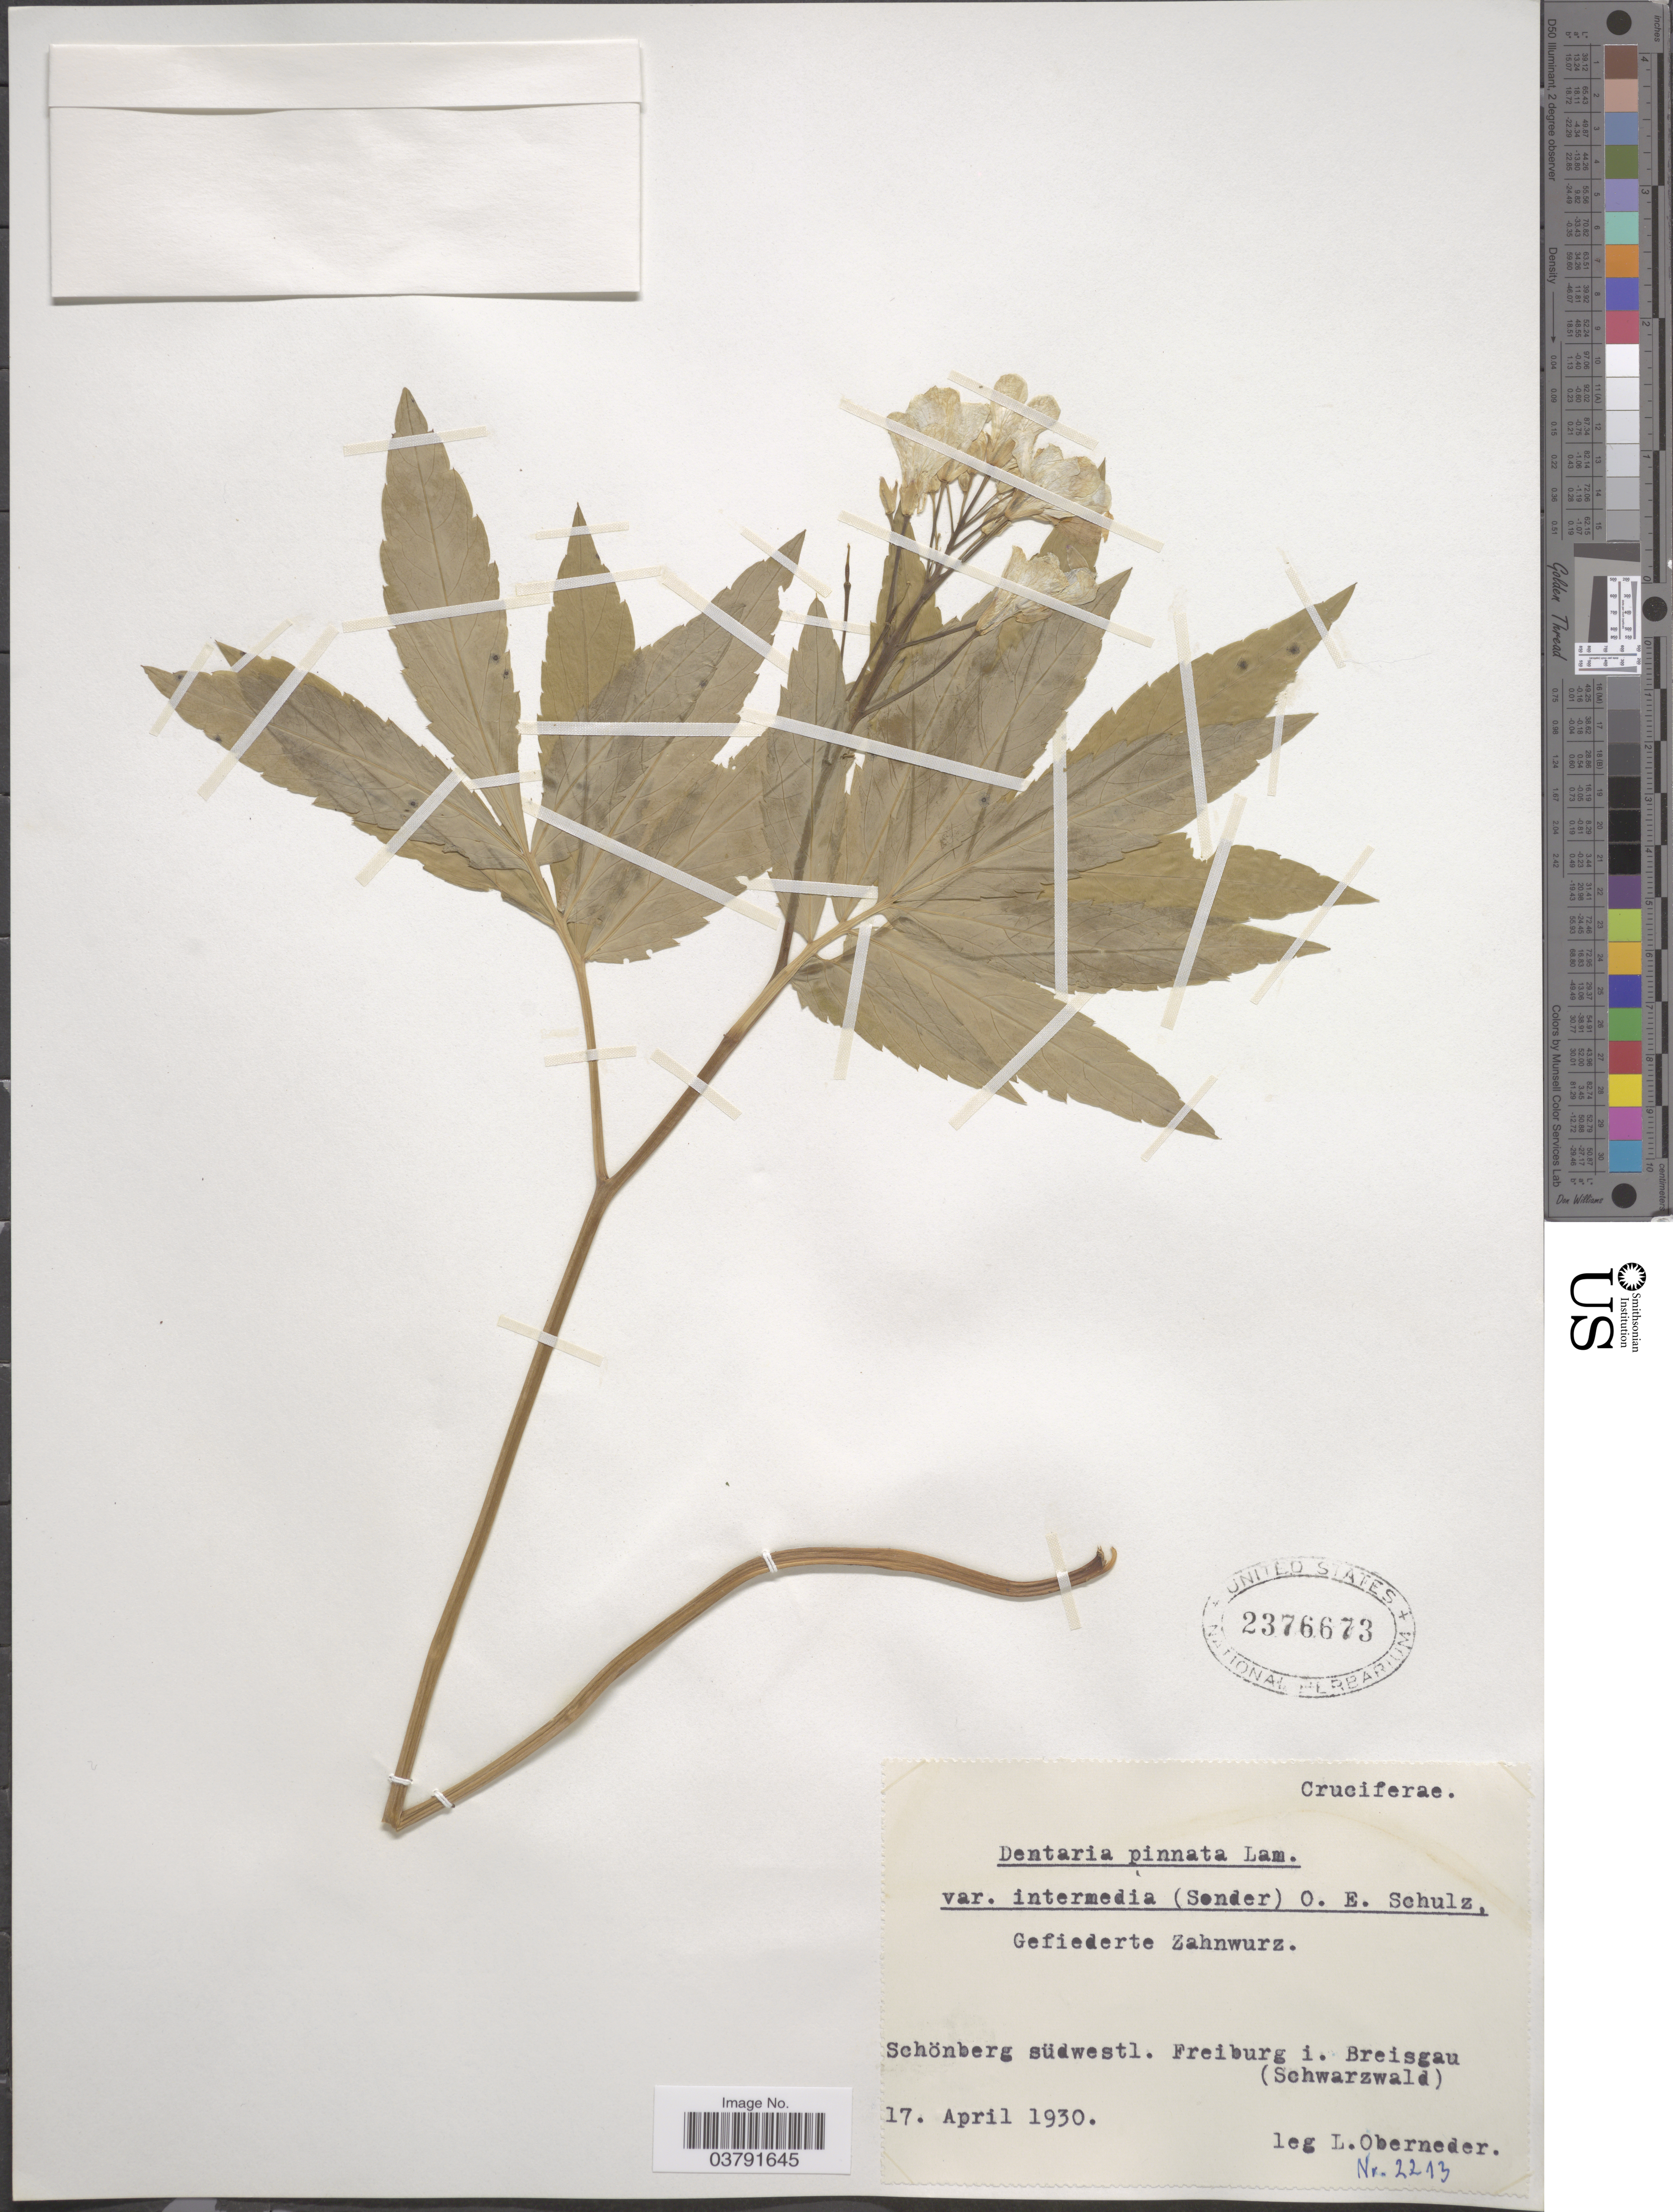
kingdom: Plantae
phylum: Tracheophyta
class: Magnoliopsida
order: Brassicales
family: Brassicaceae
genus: Dentaria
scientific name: Dentaria pinnata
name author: Lam.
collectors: L. Oberneder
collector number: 2213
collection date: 1930-04-17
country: Switzerland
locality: Schönberg südwestl. Freiburg I. Bresgau.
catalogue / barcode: US 2376673